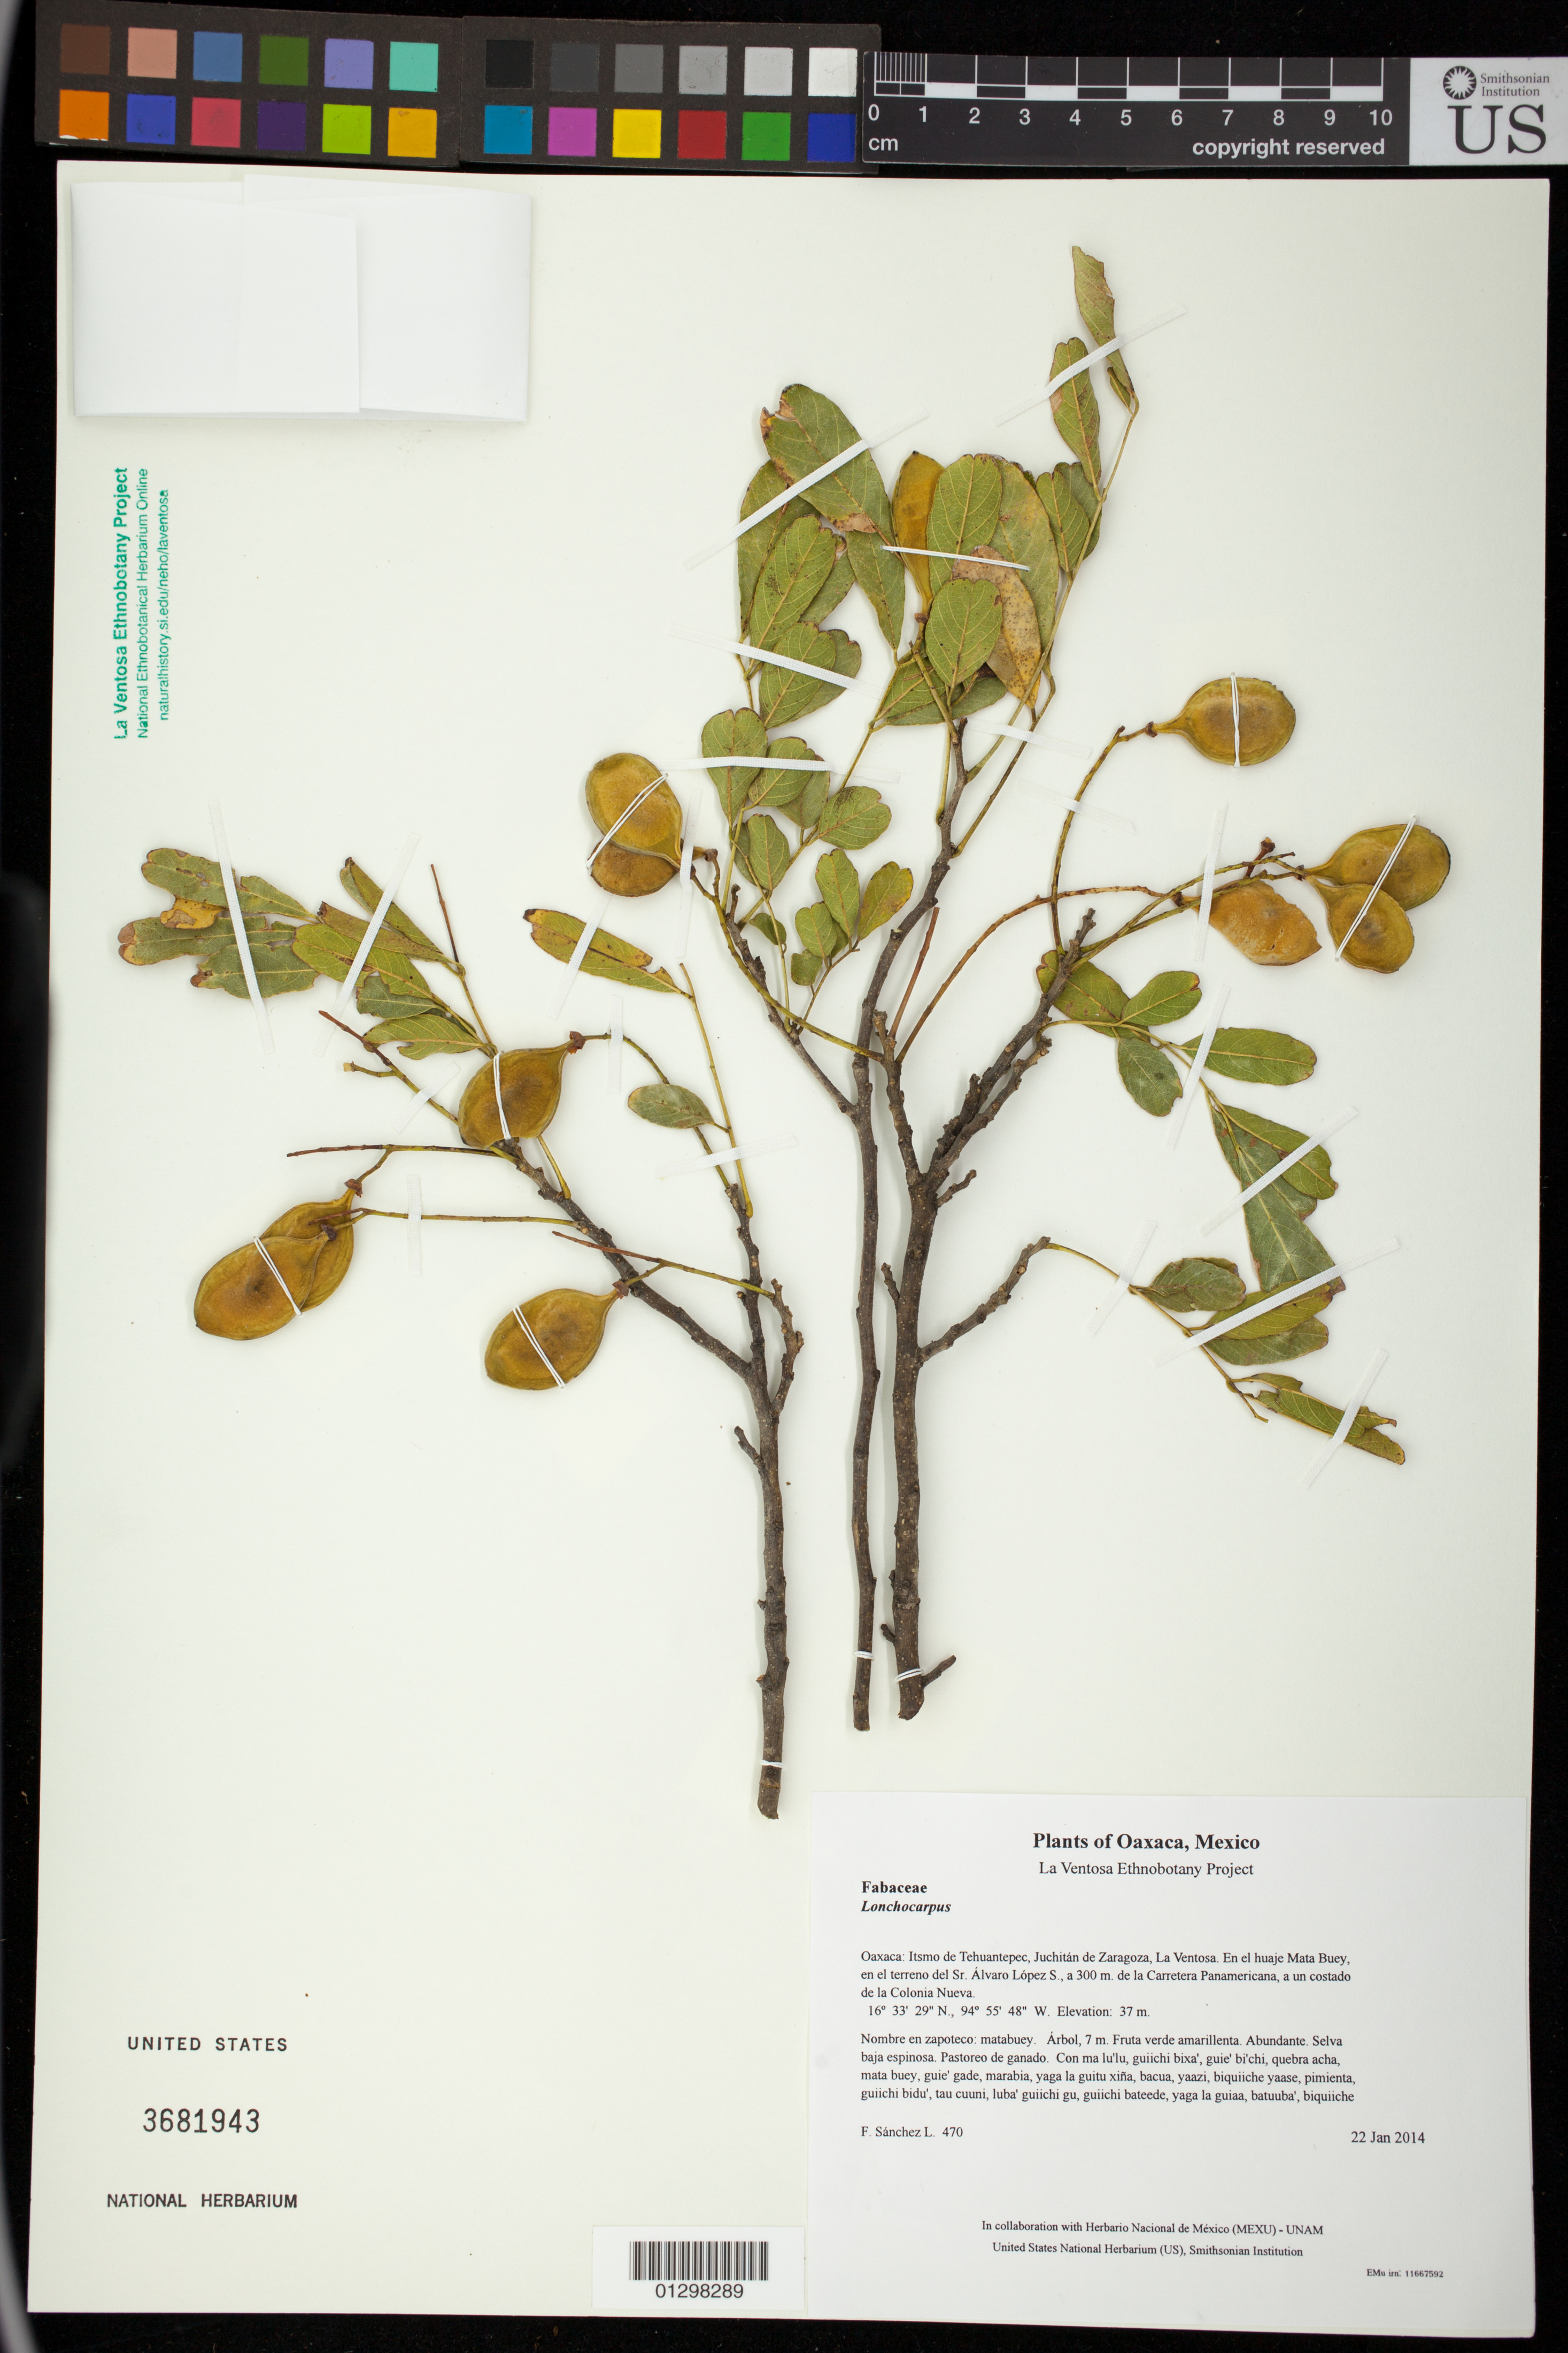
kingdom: Plantae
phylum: Tracheophyta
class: Magnoliopsida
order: Fabales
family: Fabaceae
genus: Lonchocarpus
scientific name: Lonchocarpus emarginatus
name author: Pittier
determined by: Sousa S., Mario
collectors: F. Sánchez L.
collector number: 470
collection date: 2014-01-22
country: Mexico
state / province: Oaxaca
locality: Itsmo de Tehuantepec, Juchitán de Zaragoza, La Ventosa. En el huaje Mata Buey, en el terreno del Sr. Álvaro López S., a 300 m. de la Carretera Panamericana, a un costado de la Colonia Nueva.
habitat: Selva baja espinosa. Pastoreo de ganado.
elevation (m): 37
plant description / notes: JEBOT, MEXU, SERO, US; Yaga. 7 m. Cuaananaxhi naga' naguchi ga. Stale.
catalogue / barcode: US 3681943